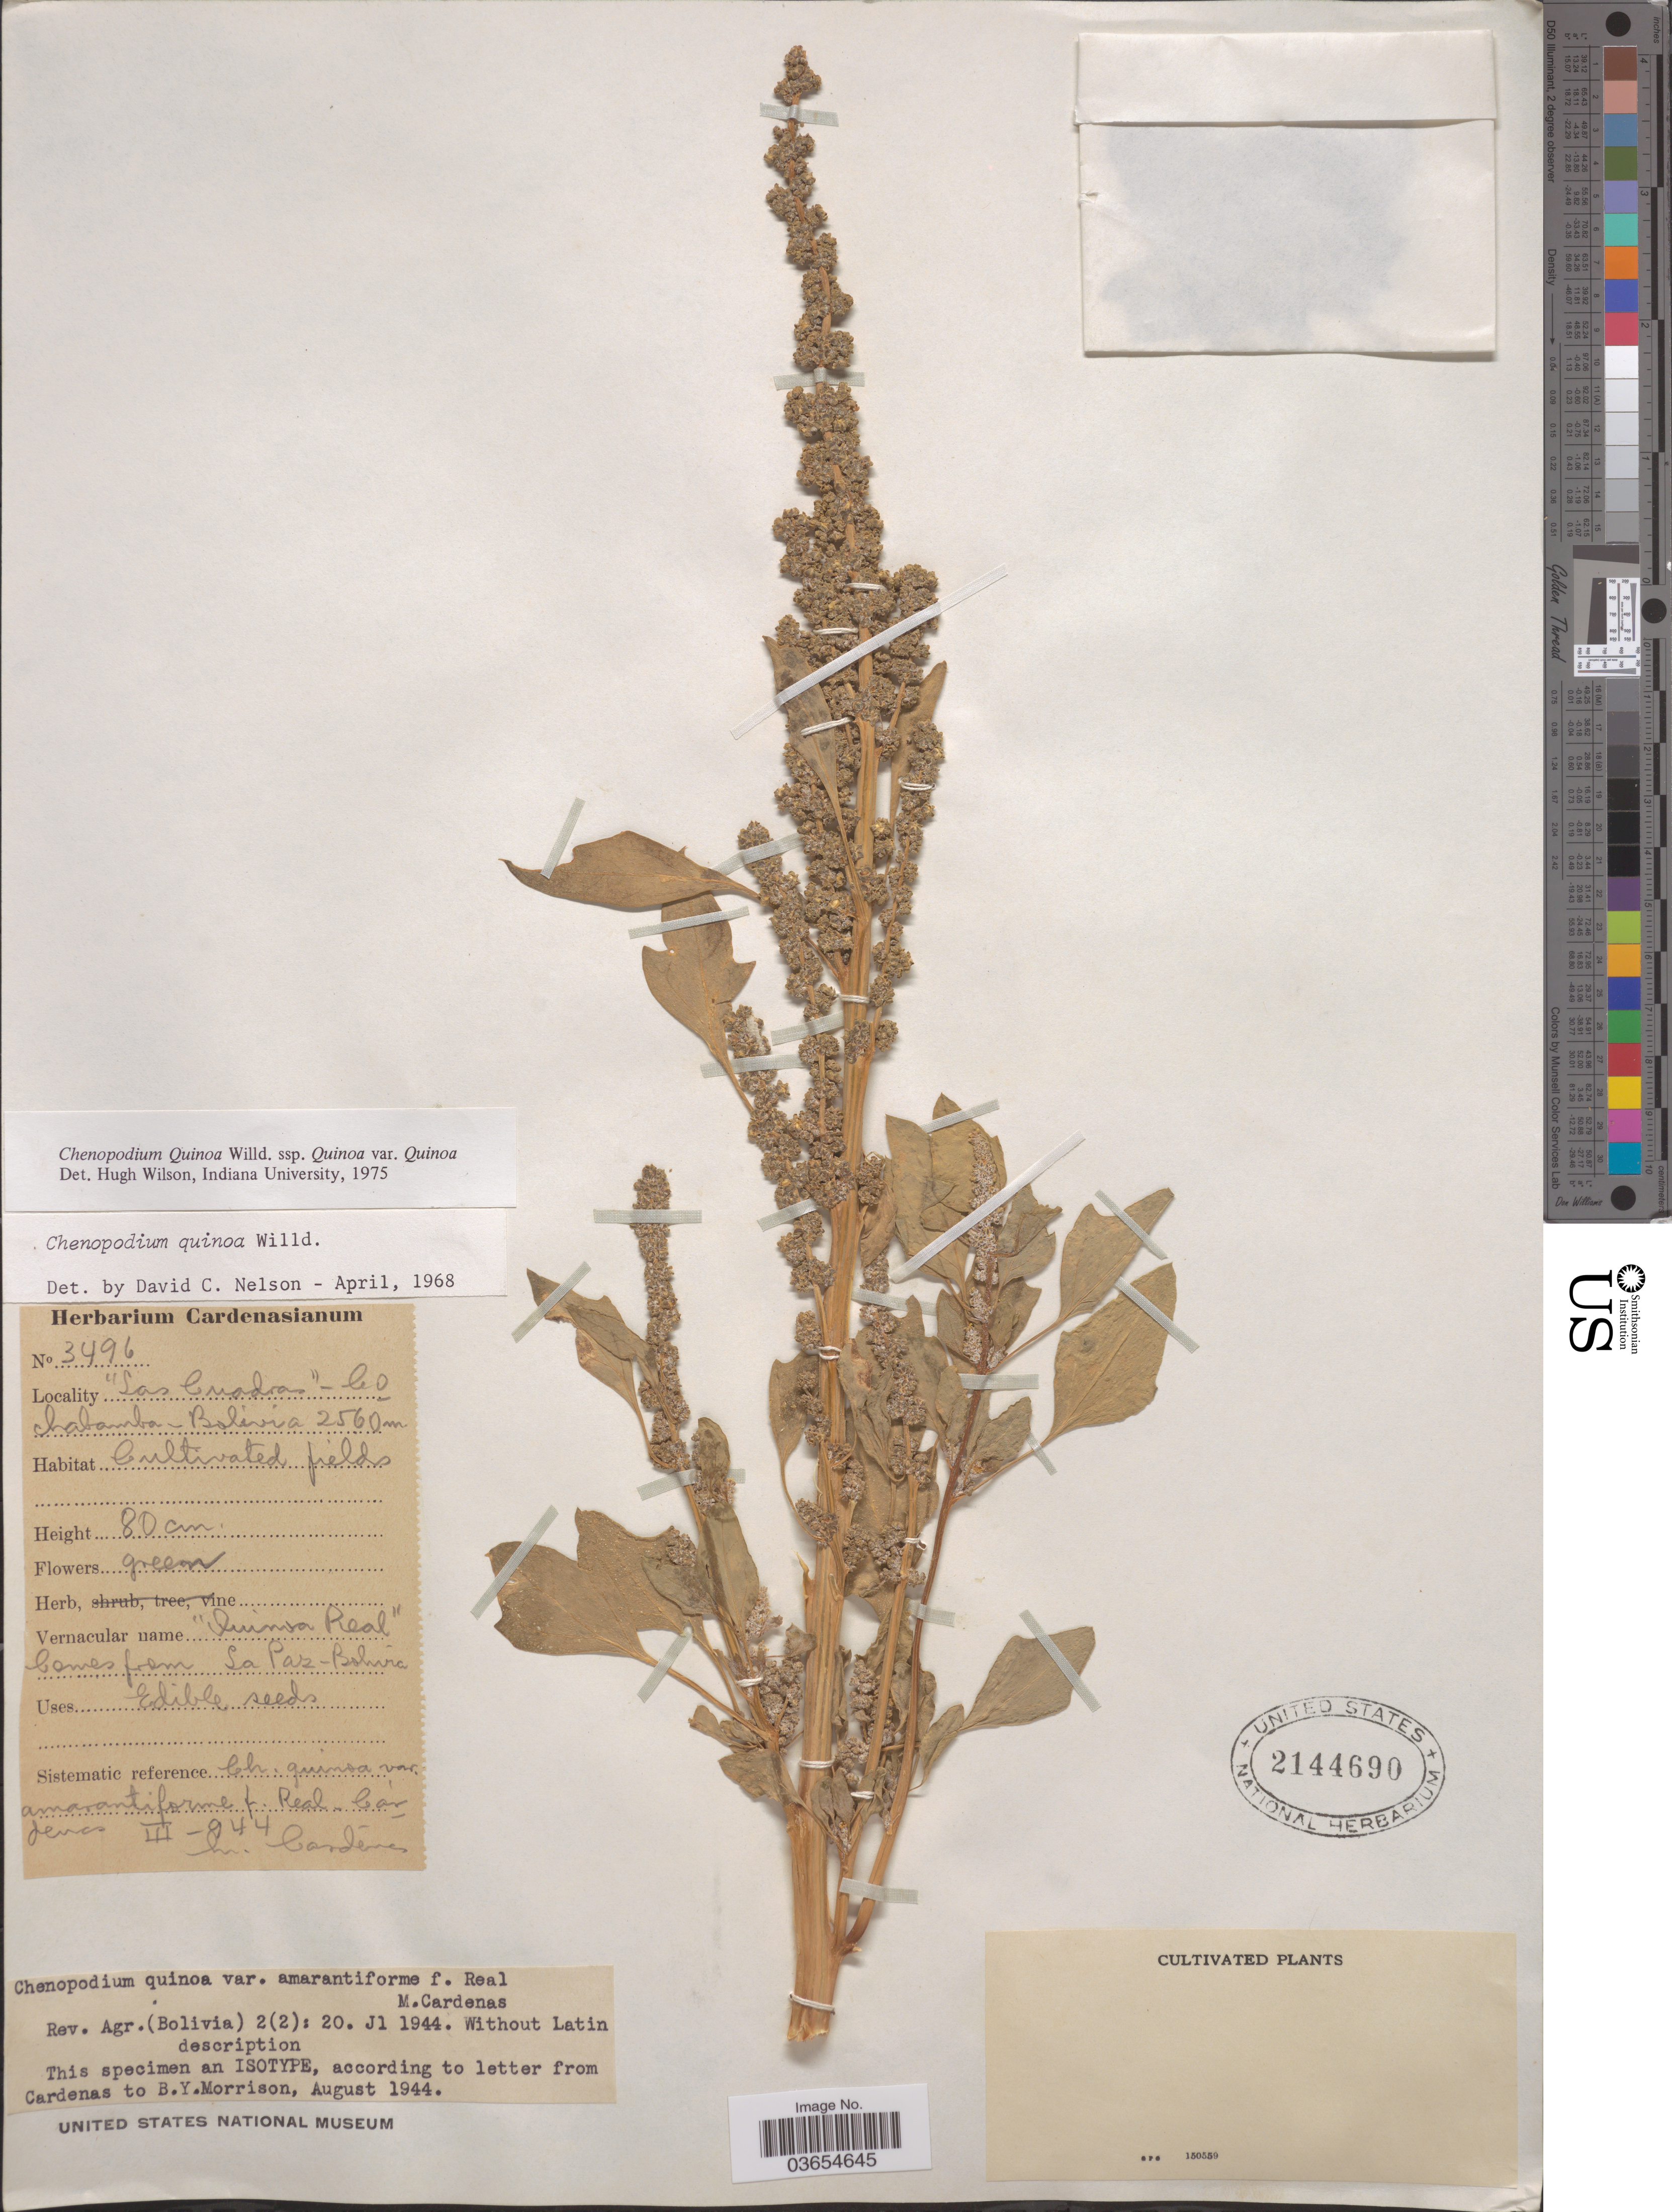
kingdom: Plantae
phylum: Tracheophyta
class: Magnoliopsida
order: Caryophyllales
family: Amaranthaceae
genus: Chenopodium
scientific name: Chenopodium quinoa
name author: Willd.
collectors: M. Cárdenas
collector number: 3496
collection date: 1944-03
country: Bolivia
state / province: Cochabamba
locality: Las Cuadras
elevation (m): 2560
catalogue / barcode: US 2144690